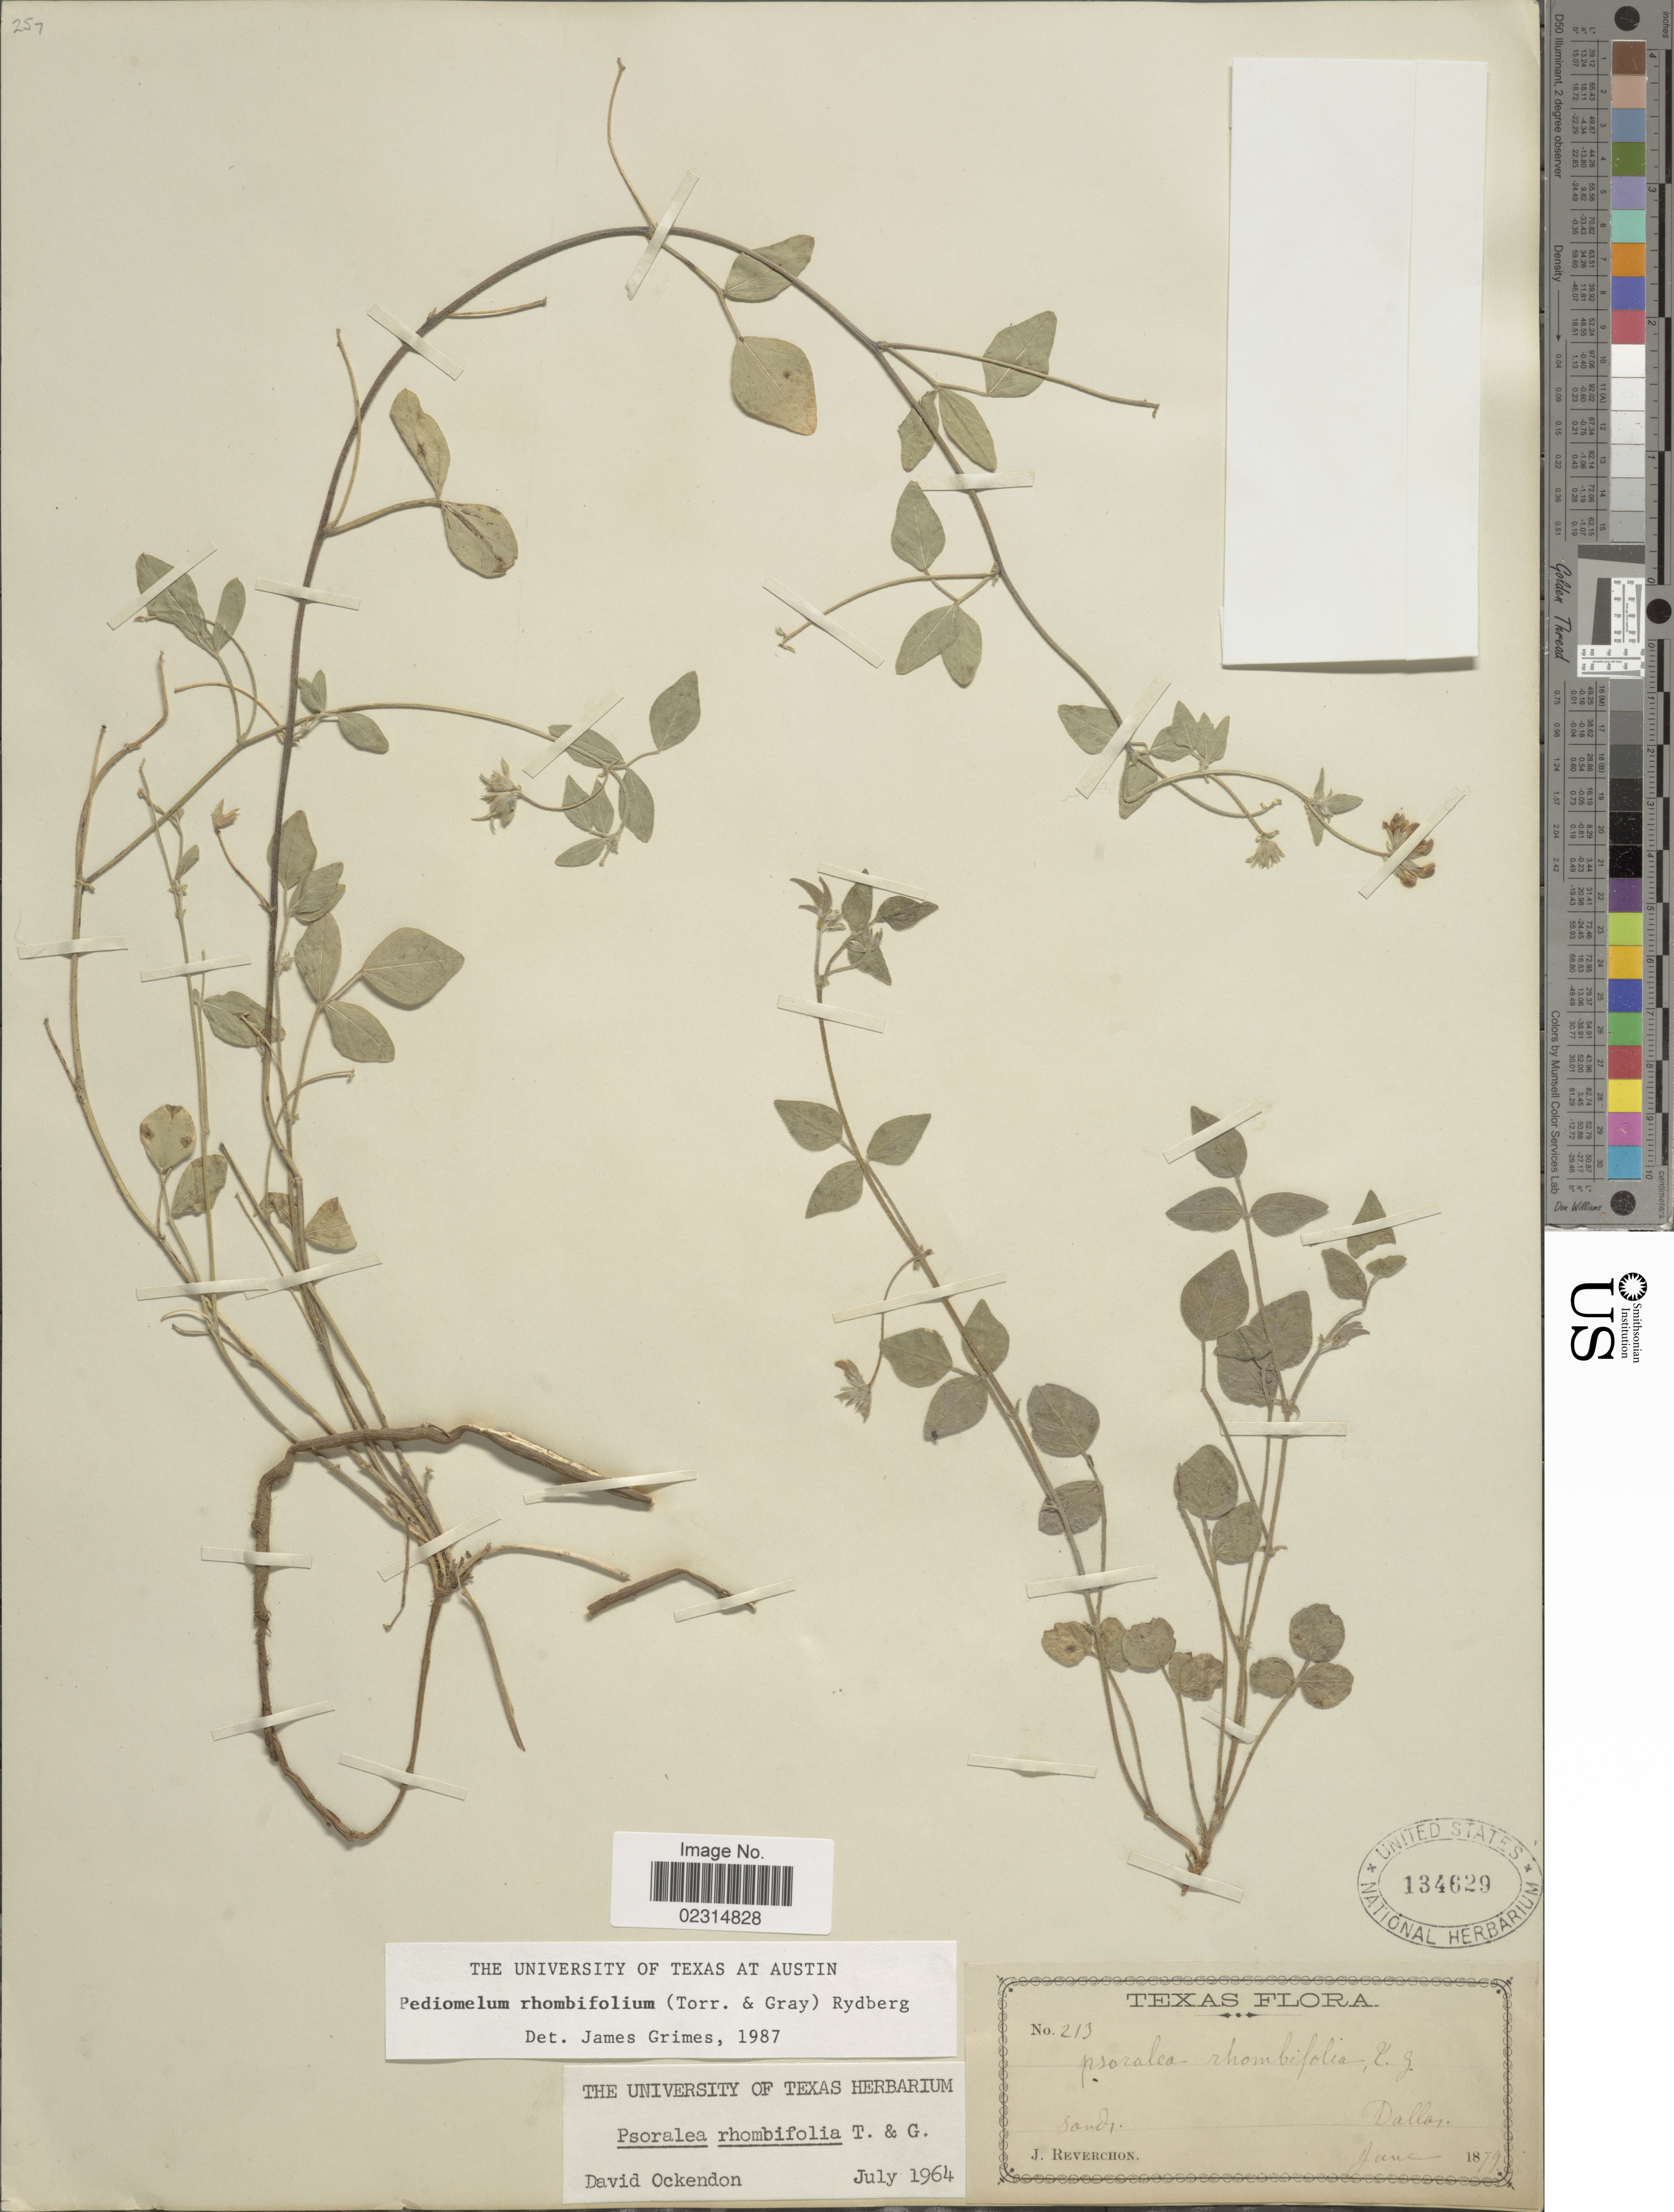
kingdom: Plantae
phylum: Tracheophyta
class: Magnoliopsida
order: Fabales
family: Fabaceae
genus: Pediomelum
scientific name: Pediomelum rhombifolium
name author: (Torr. & A. Gray) Rydb.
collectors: J. Reverchon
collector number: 213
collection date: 1879-06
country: United States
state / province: Texas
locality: Sandy, Dallas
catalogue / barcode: US 134629